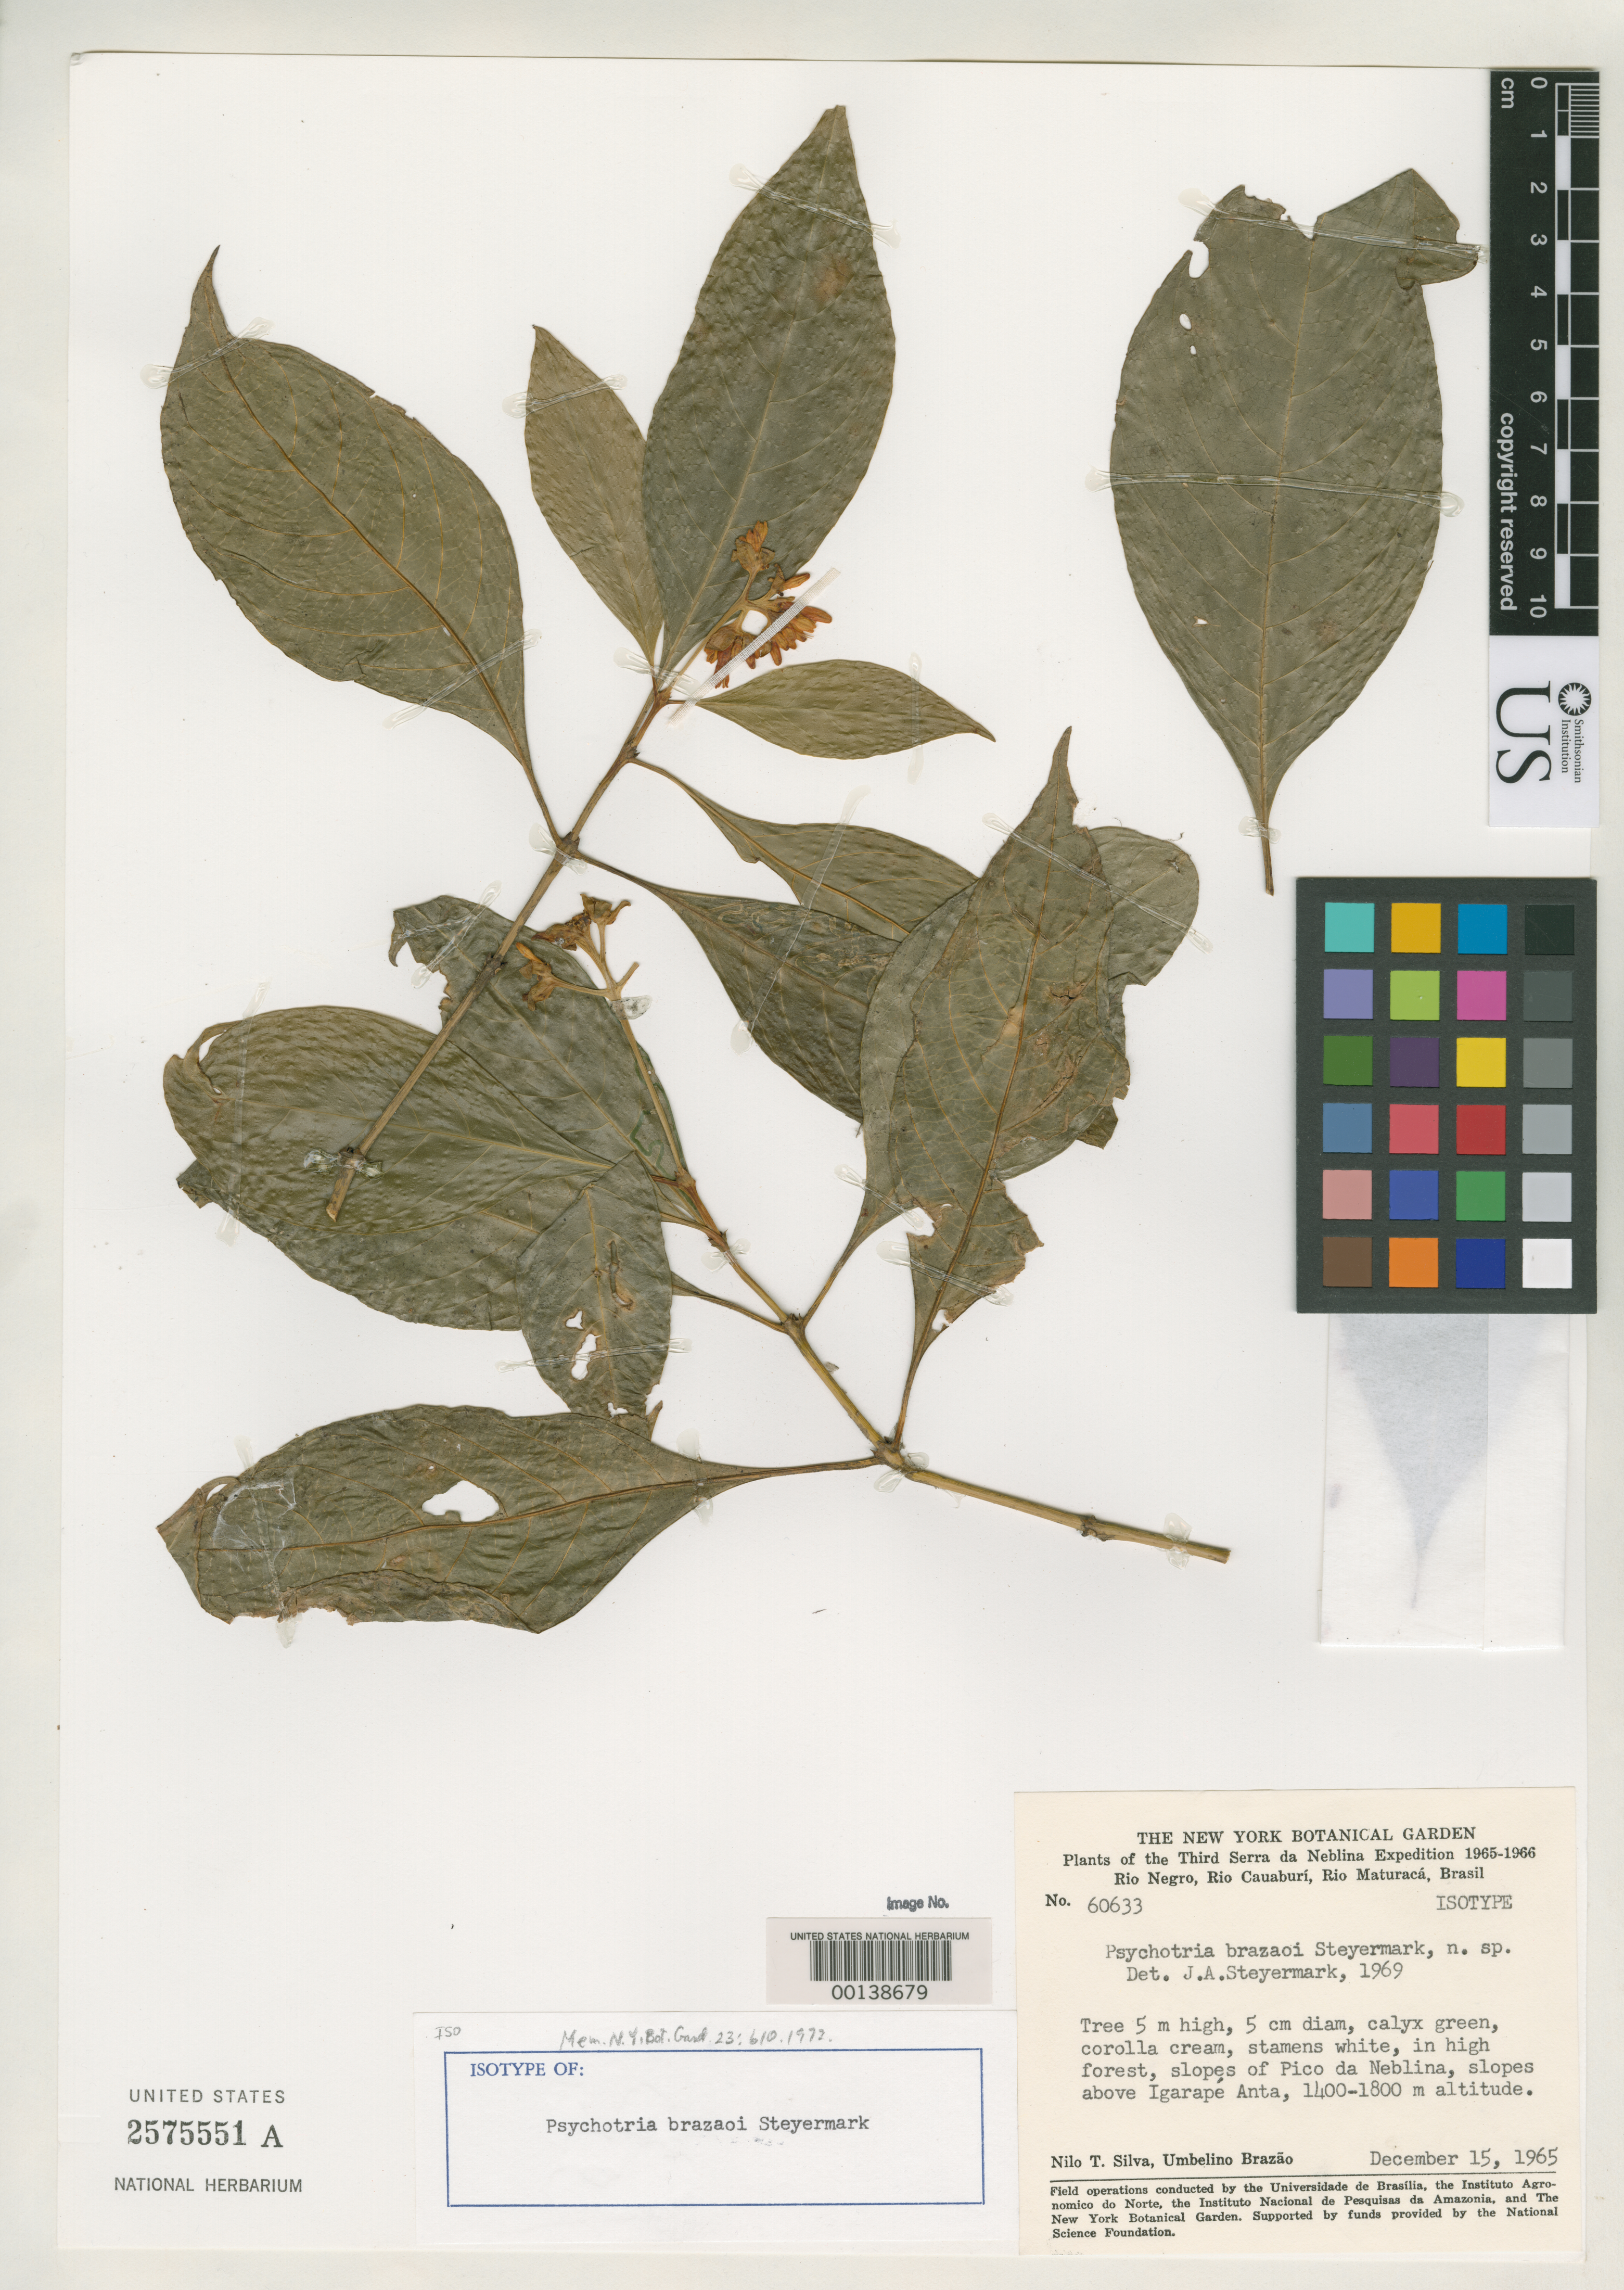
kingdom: Plantae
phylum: Tracheophyta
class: Magnoliopsida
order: Gentianales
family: Rubiaceae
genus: Psychotria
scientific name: Psychotria brazaoi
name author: Steyerm.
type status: Isotype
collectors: N. T. Silva & U. Brazão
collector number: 60633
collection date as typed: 15 Dec 1965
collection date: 1965-12-15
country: Brazil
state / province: Amazonas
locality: Serra da Neblina, Pico da Neblina above Igarape Anta.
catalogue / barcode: US 2575551A